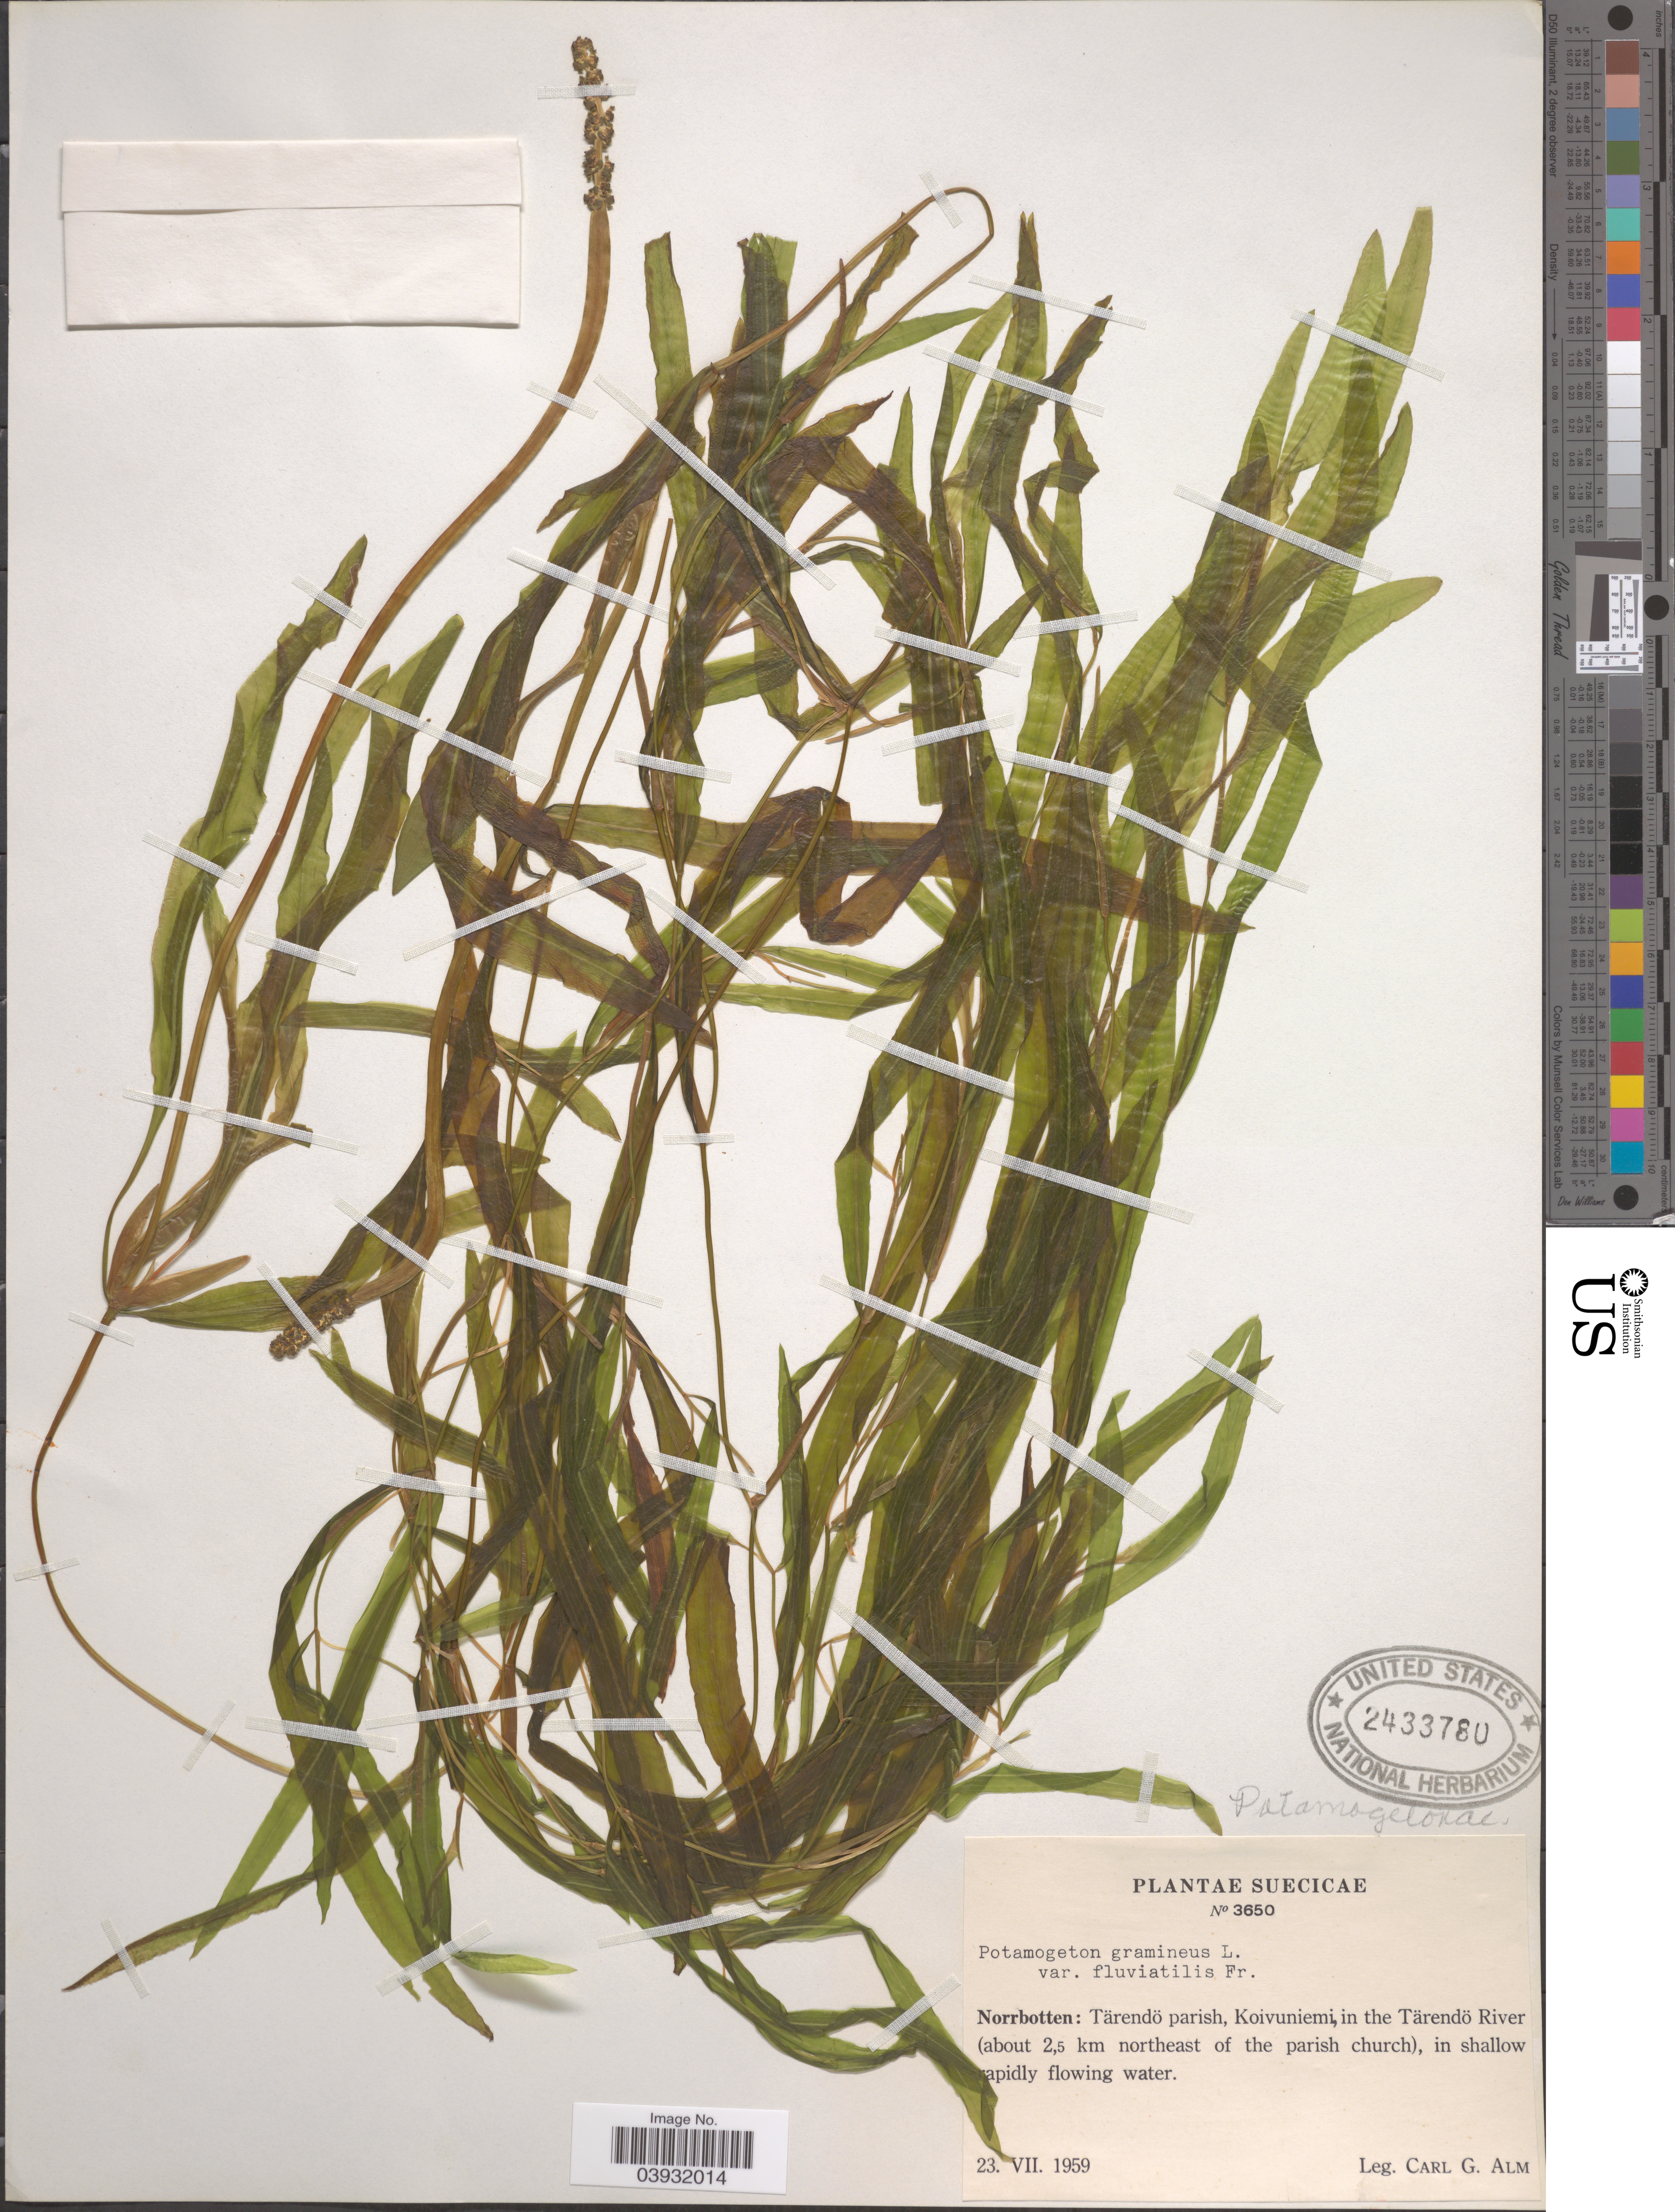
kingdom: Plantae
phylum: Tracheophyta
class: Liliopsida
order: Alismatales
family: Potamogetonaceae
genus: Potamogeton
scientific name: Potamogeton gramineus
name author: L.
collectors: C. G. Alm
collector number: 3650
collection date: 1959-07-23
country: Sweden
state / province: Norrbotten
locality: Suecicae. Norbotton: Tärendö parish, Koivuniemi, in the Tärendö River (about 2,5 km northeast of the parish church), in shallow rapidly flowing water.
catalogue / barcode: US 2433780